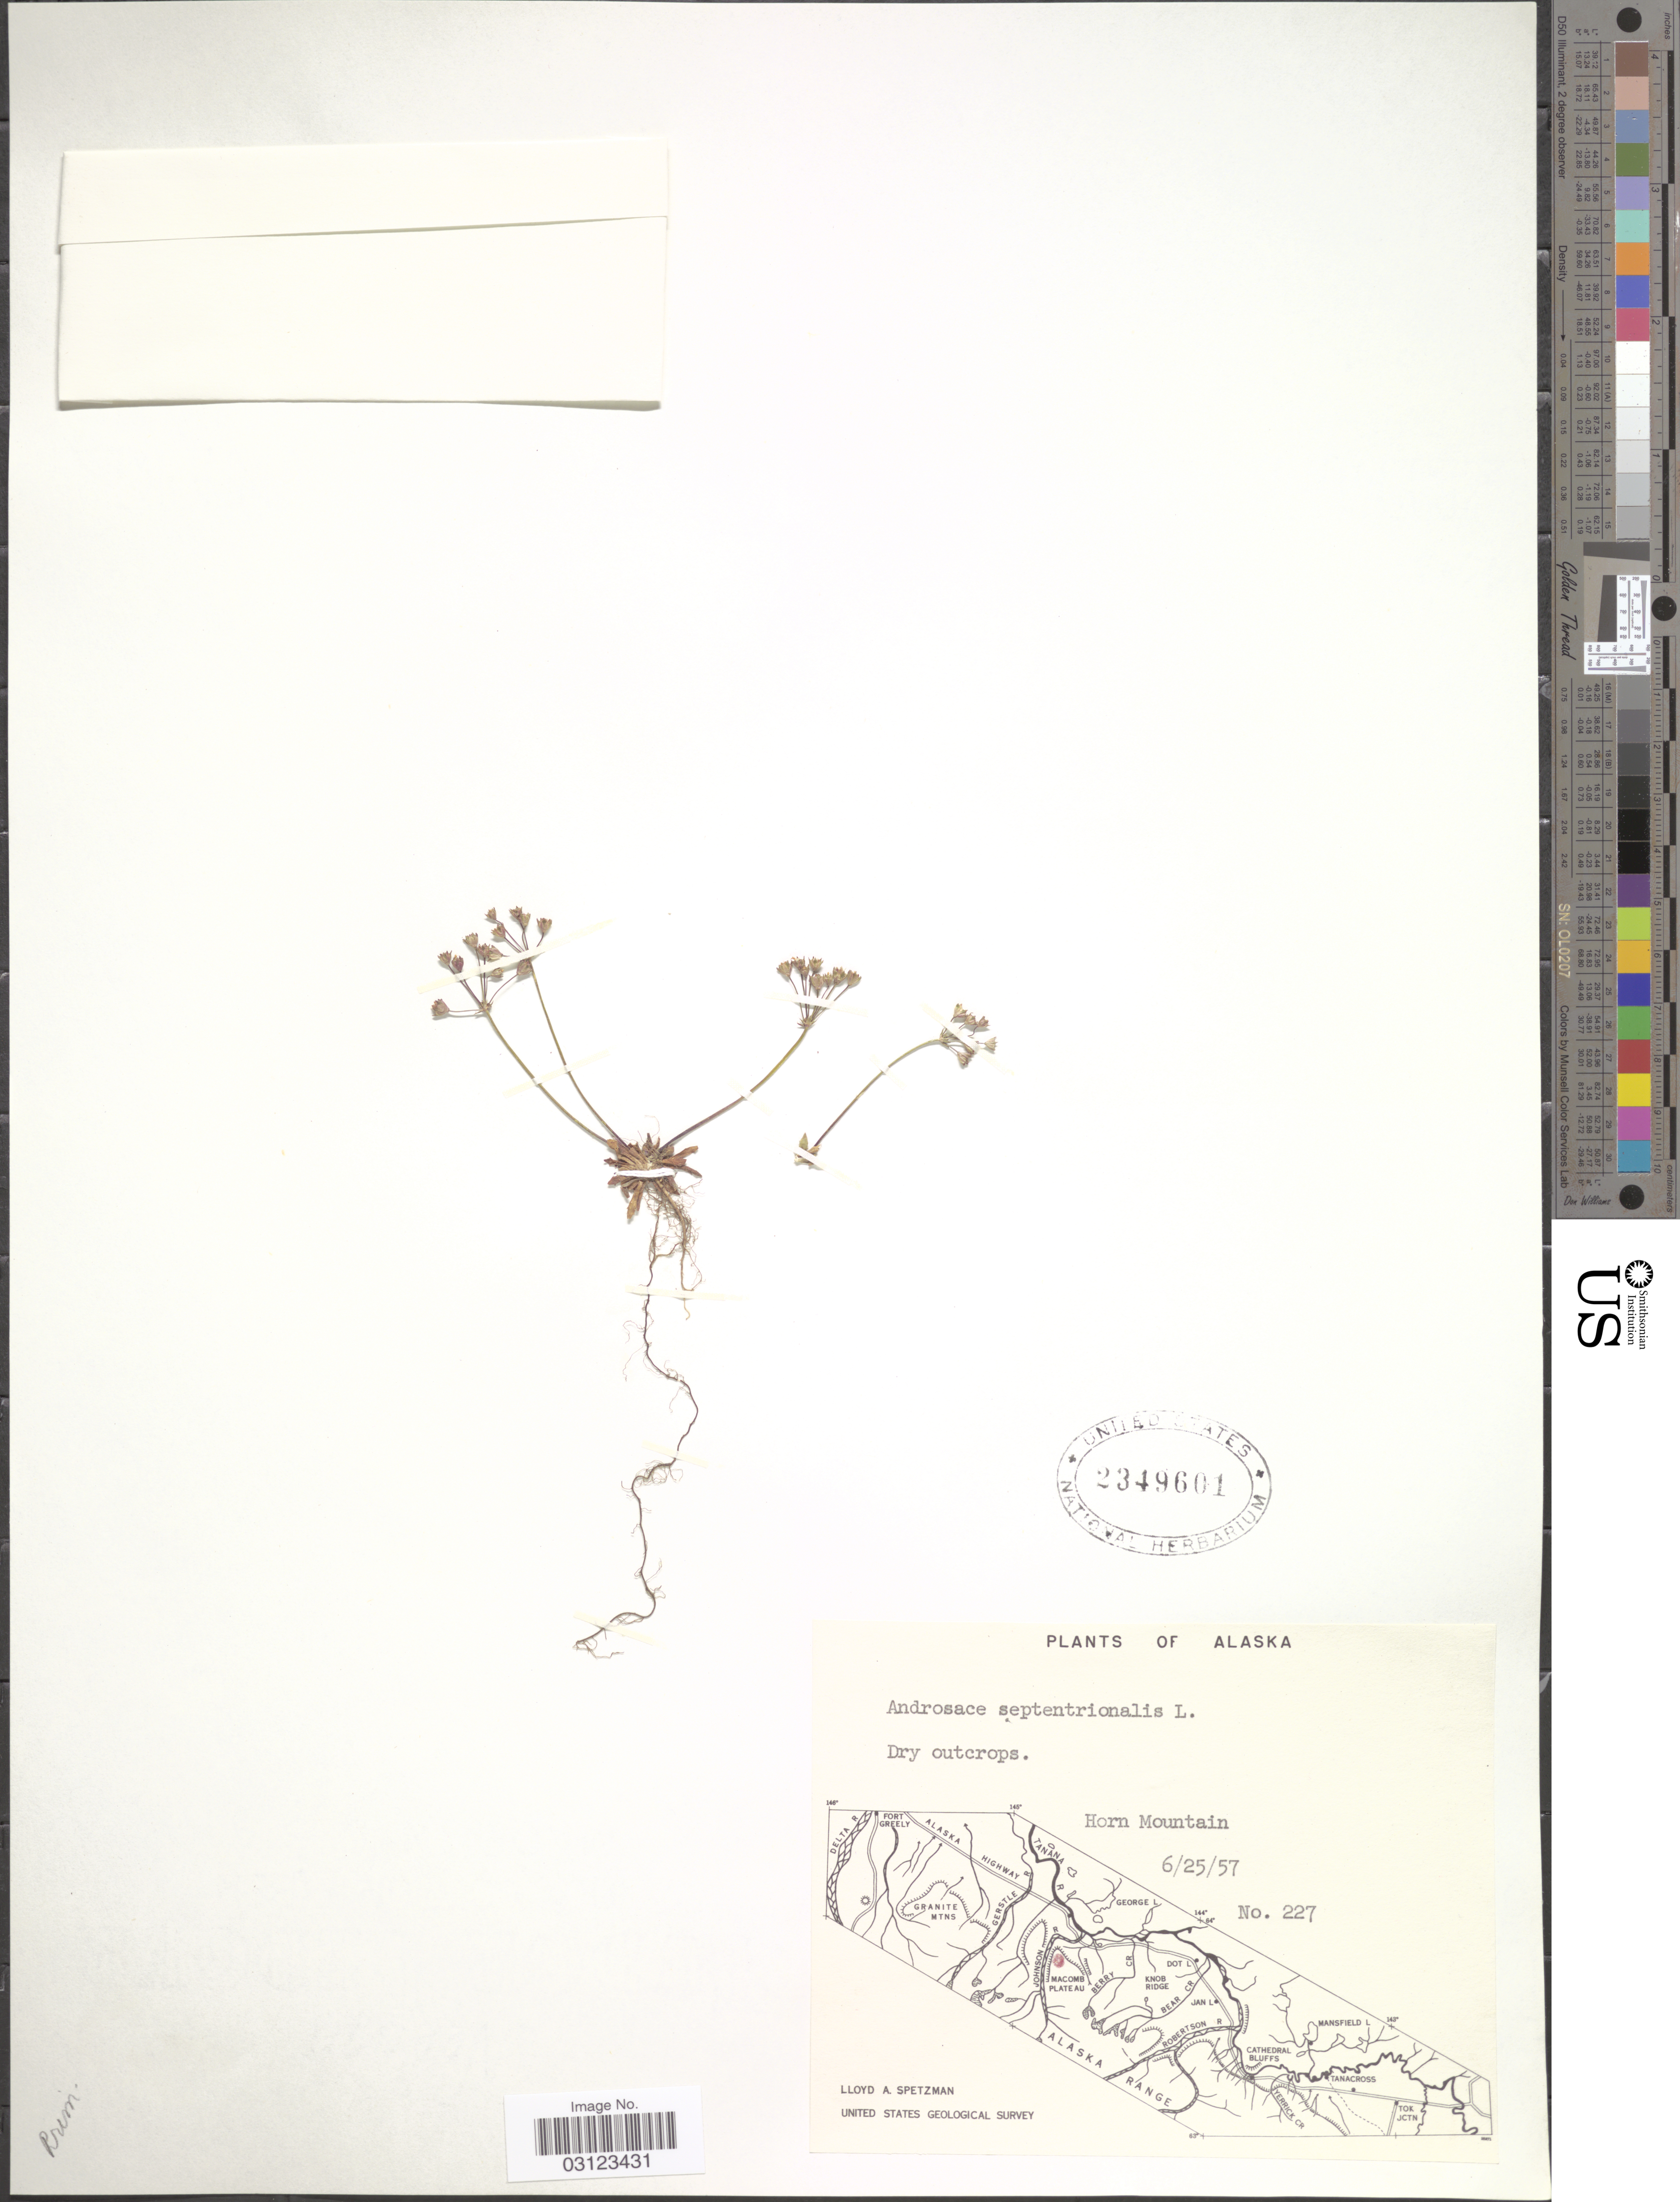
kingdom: Plantae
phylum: Tracheophyta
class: Magnoliopsida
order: Ericales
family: Primulaceae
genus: Androsace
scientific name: Androsace septentrionalis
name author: L.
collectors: L. Spetzman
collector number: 227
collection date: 1957-06-25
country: United States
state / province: Alaska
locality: Horn Mountain.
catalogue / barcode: US 2349601